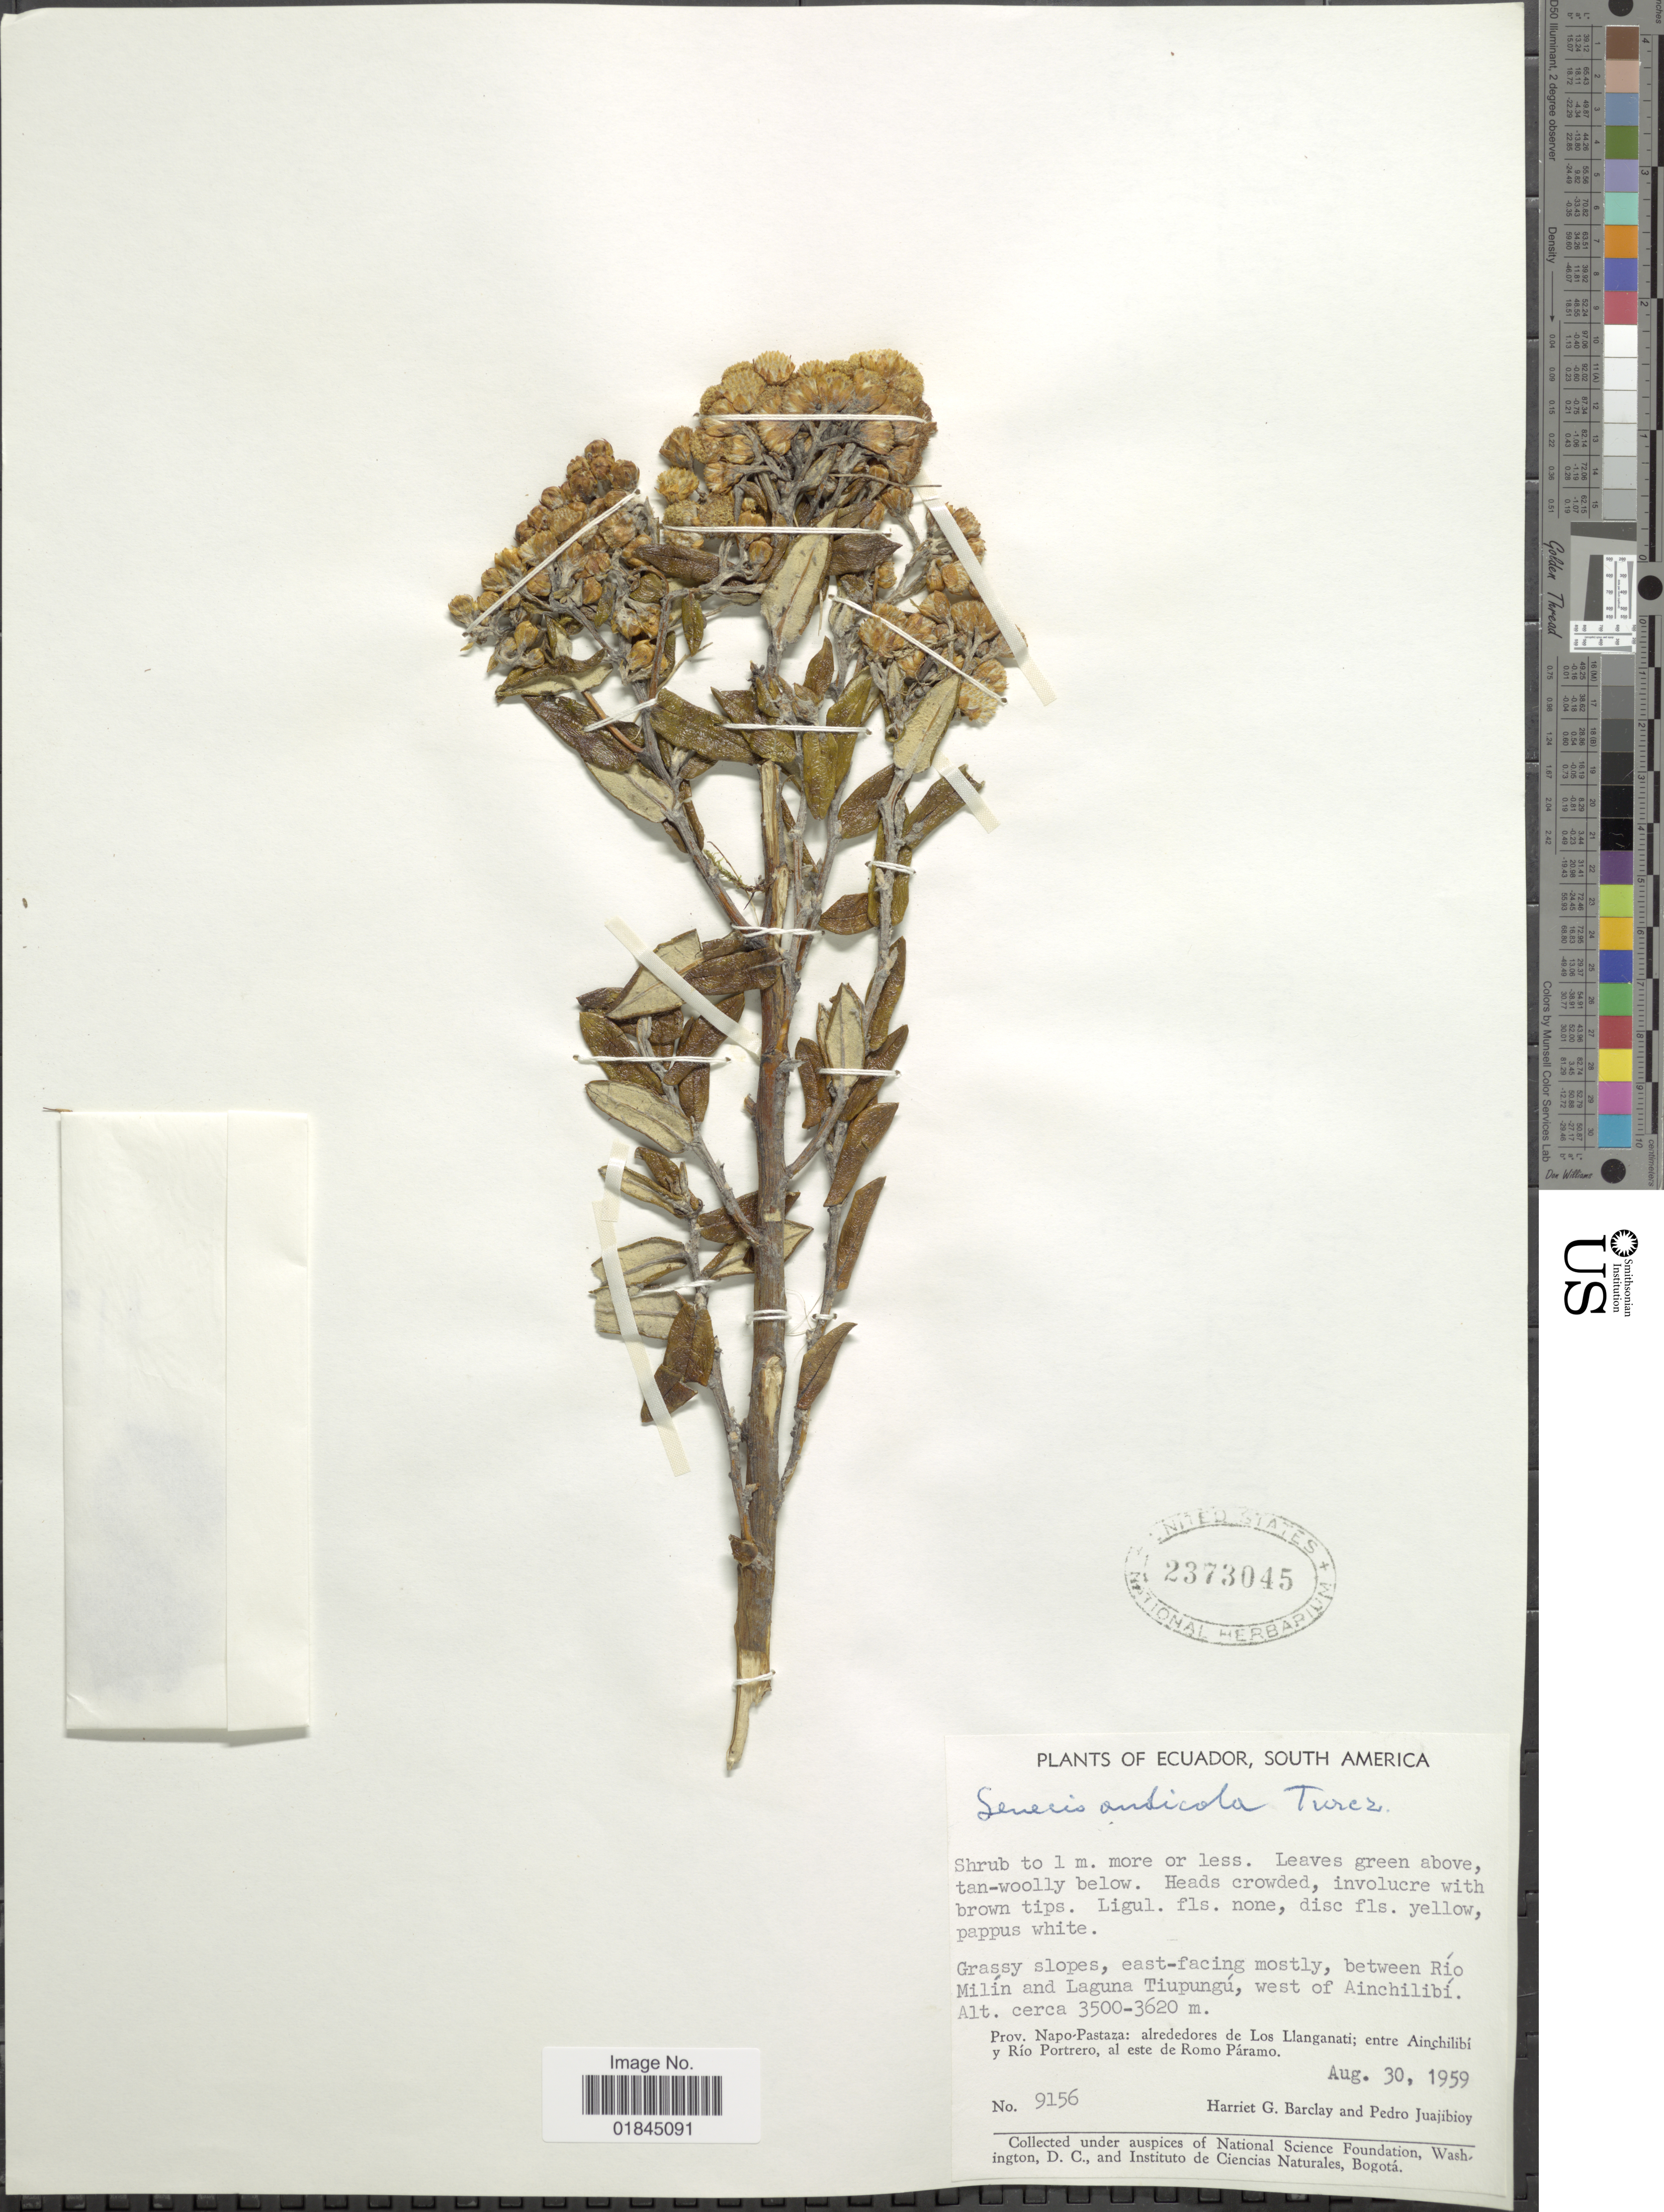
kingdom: Plantae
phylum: Tracheophyta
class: Magnoliopsida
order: Asterales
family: Asteraceae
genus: Pentacalia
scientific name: Pentacalia andicola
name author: (Turcz.) Cuatrec.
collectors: E. Asplund & P. Juajibioy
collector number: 9156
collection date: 1959-08-30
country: Ecuador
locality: Prov. Napo-Pastaza; alrededores de Los Llanganato; entre Ainchilibi y Rio Portrero, al este de Romo Paramo. Between Rio Milin and Laguna Tiupungu, west of Ainchilibi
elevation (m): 3500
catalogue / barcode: US 2373045